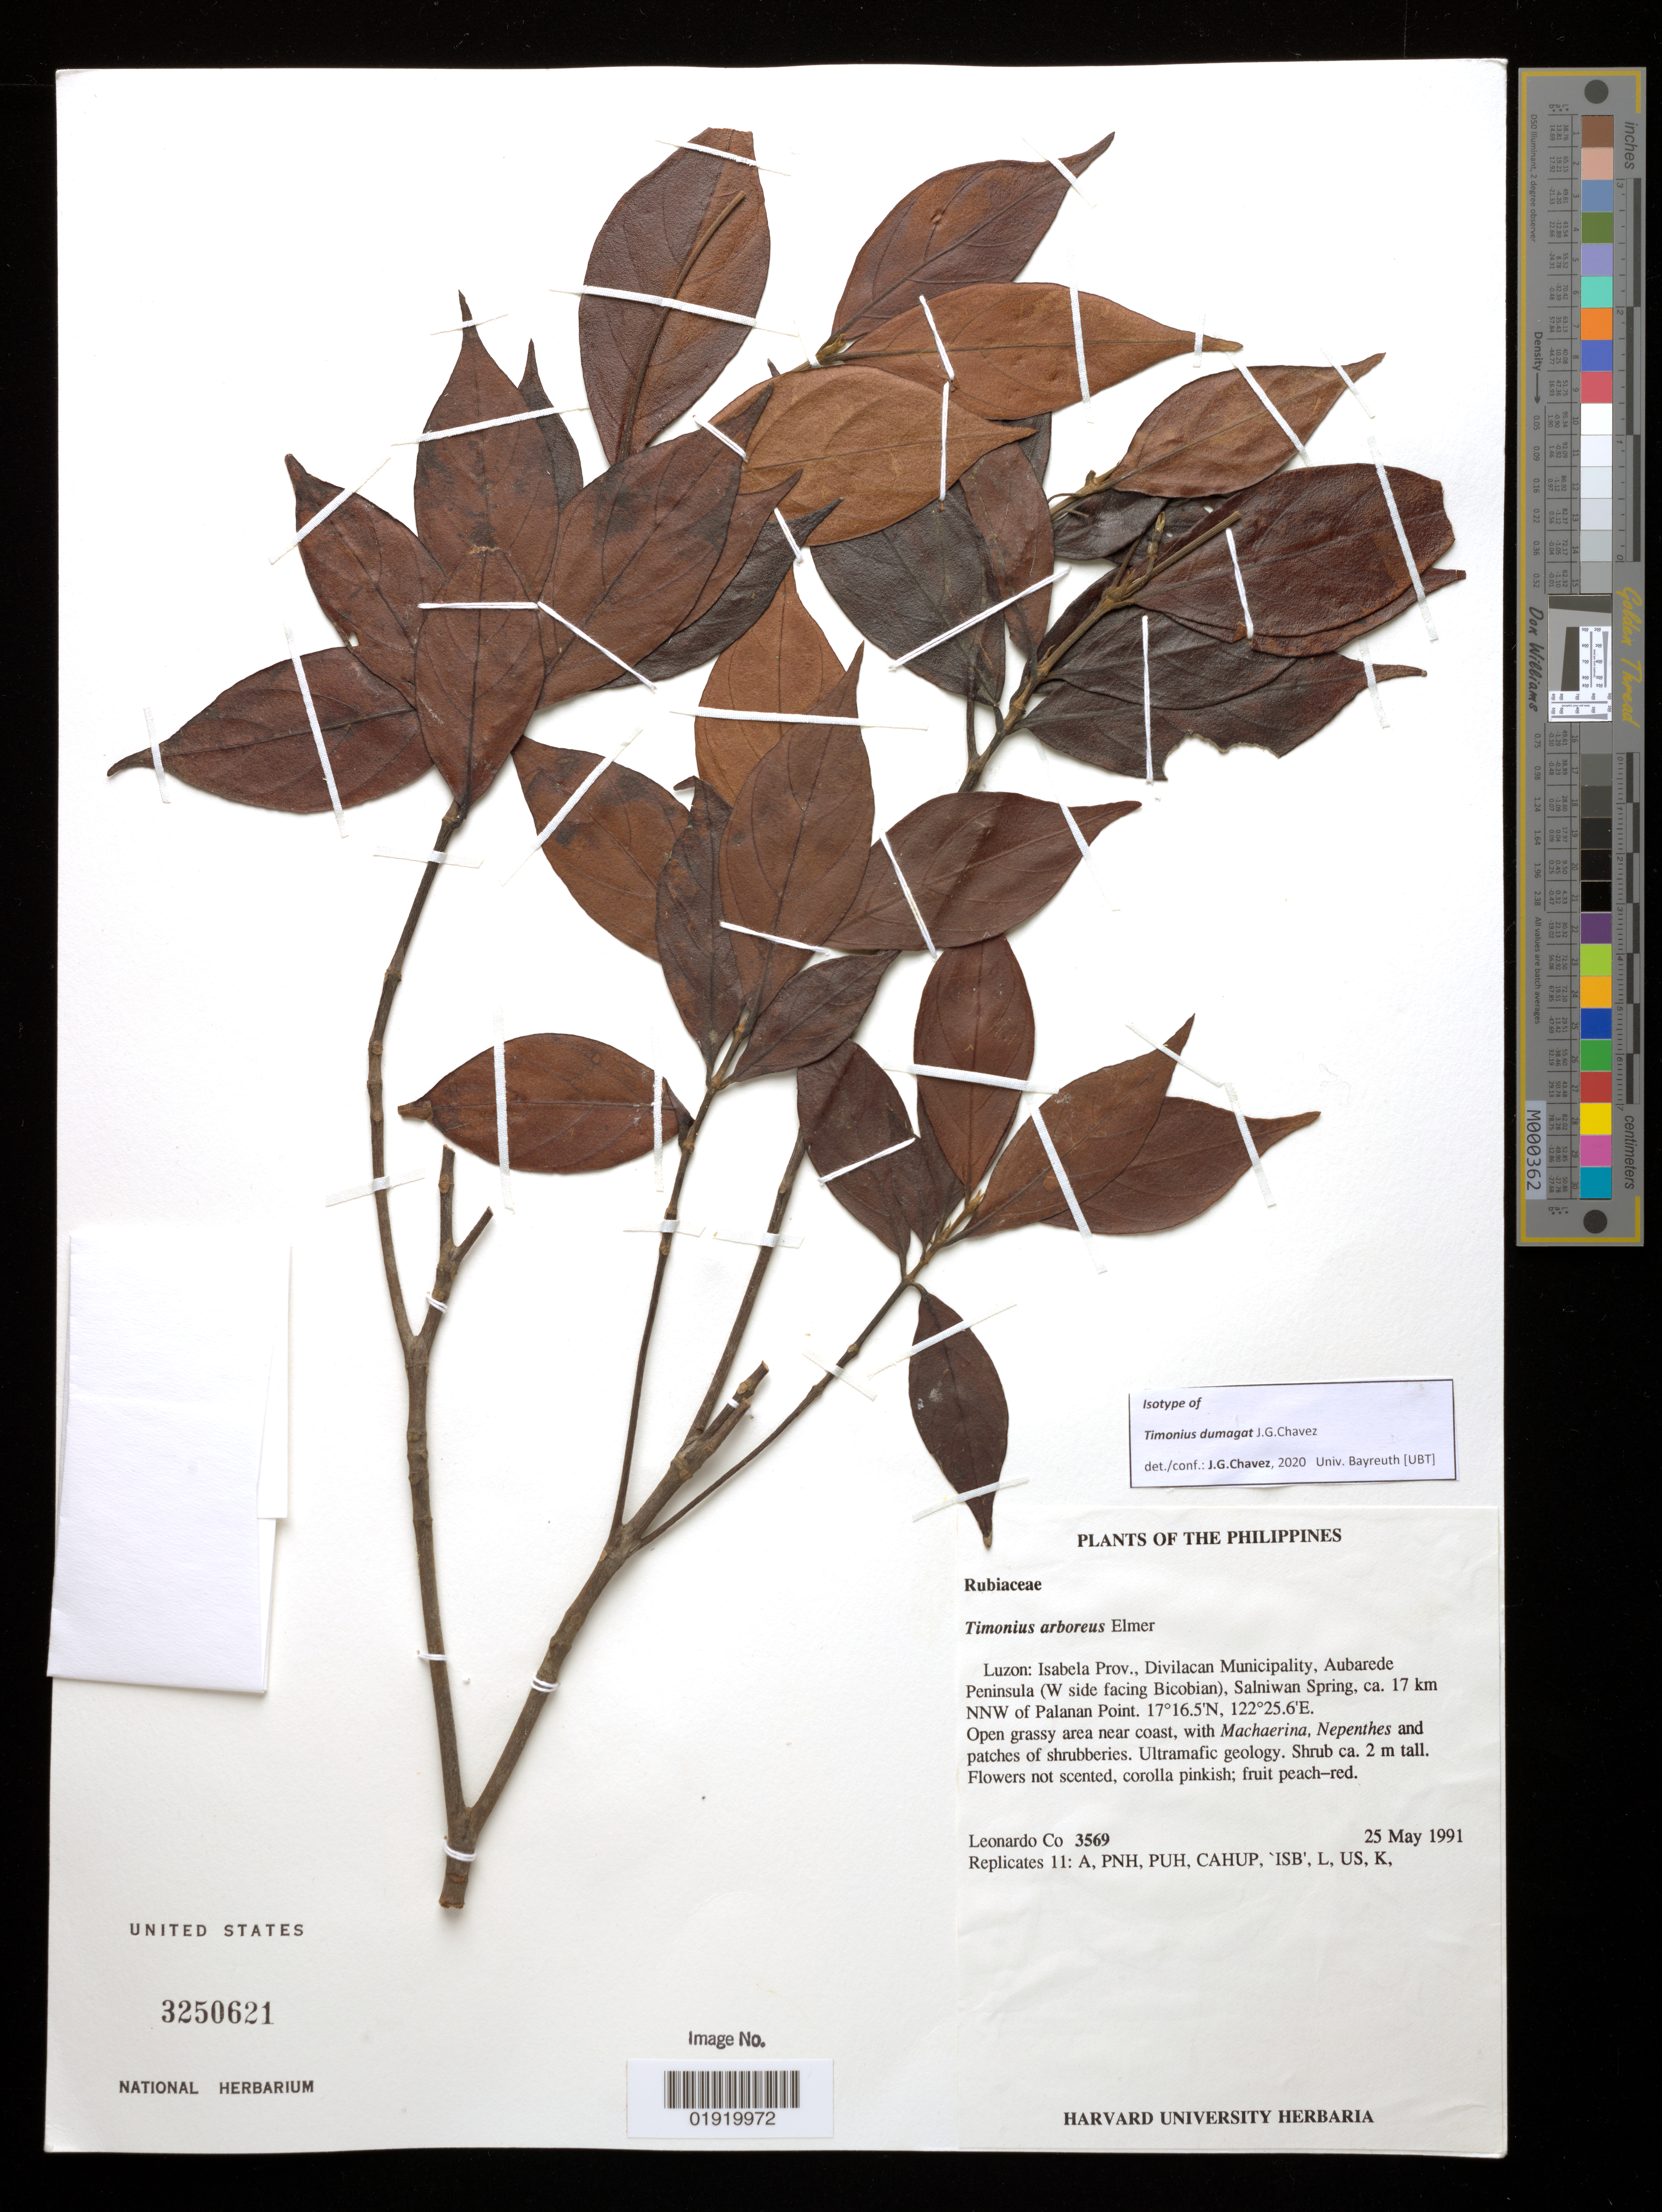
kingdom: Plantae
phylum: Tracheophyta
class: Magnoliopsida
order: Gentianales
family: Rubiaceae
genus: Timonius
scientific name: Timonius dumagat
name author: J.G. Chavez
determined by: Chavez, J. G.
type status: Isotype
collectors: L. Co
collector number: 3569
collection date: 1991-05-25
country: Philippines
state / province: Cagayan Valley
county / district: Isabela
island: Luzon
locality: Luzon: Isabela Prov., Divilacan Municipality, Aubarede Peninsula (W side facing Bicobian), Salniwan Spring, ca. 17 km NNW of Palanan Point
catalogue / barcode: US 3250621